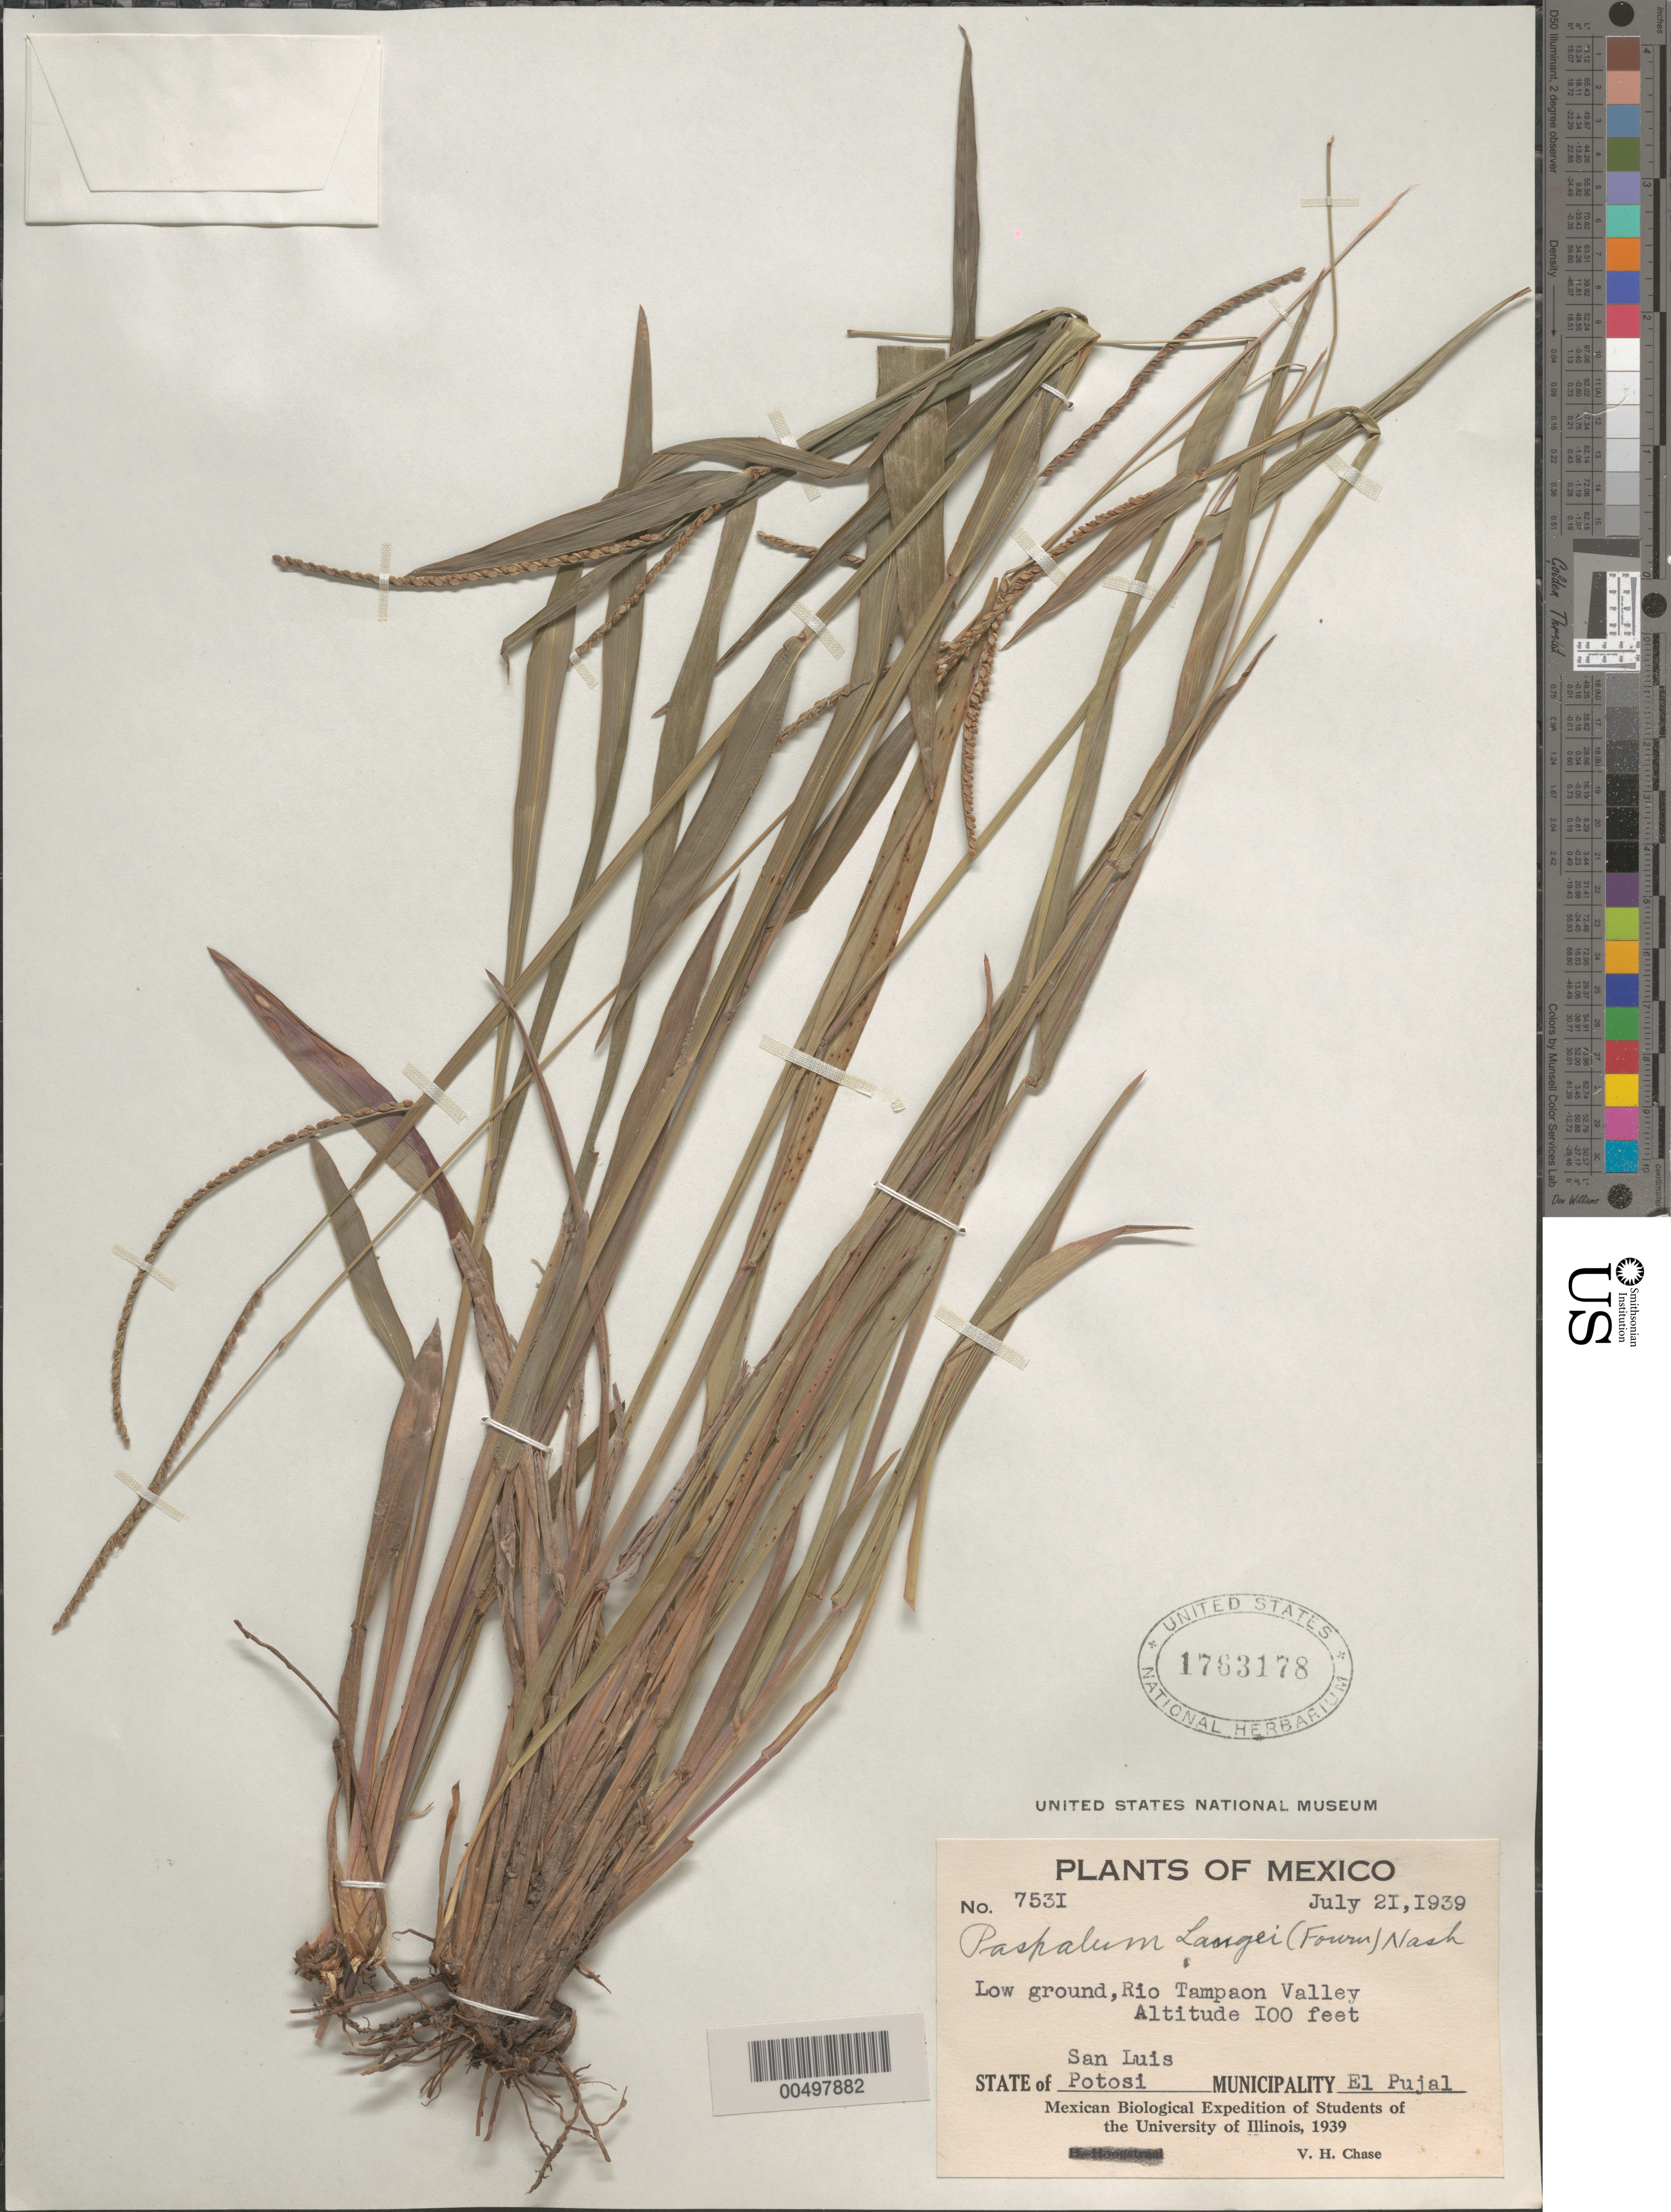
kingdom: Plantae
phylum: Tracheophyta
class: Liliopsida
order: Poales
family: Poaceae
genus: Paspalum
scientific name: Paspalum langei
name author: (E. Fourn.) Nash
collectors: V. H. Chase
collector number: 7531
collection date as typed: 21 Jul 1939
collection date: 1939-07-21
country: Mexico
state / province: San Luis Potosi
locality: Rio Tampaon Valley, El Pujal Mun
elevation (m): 30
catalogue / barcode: US 1763178